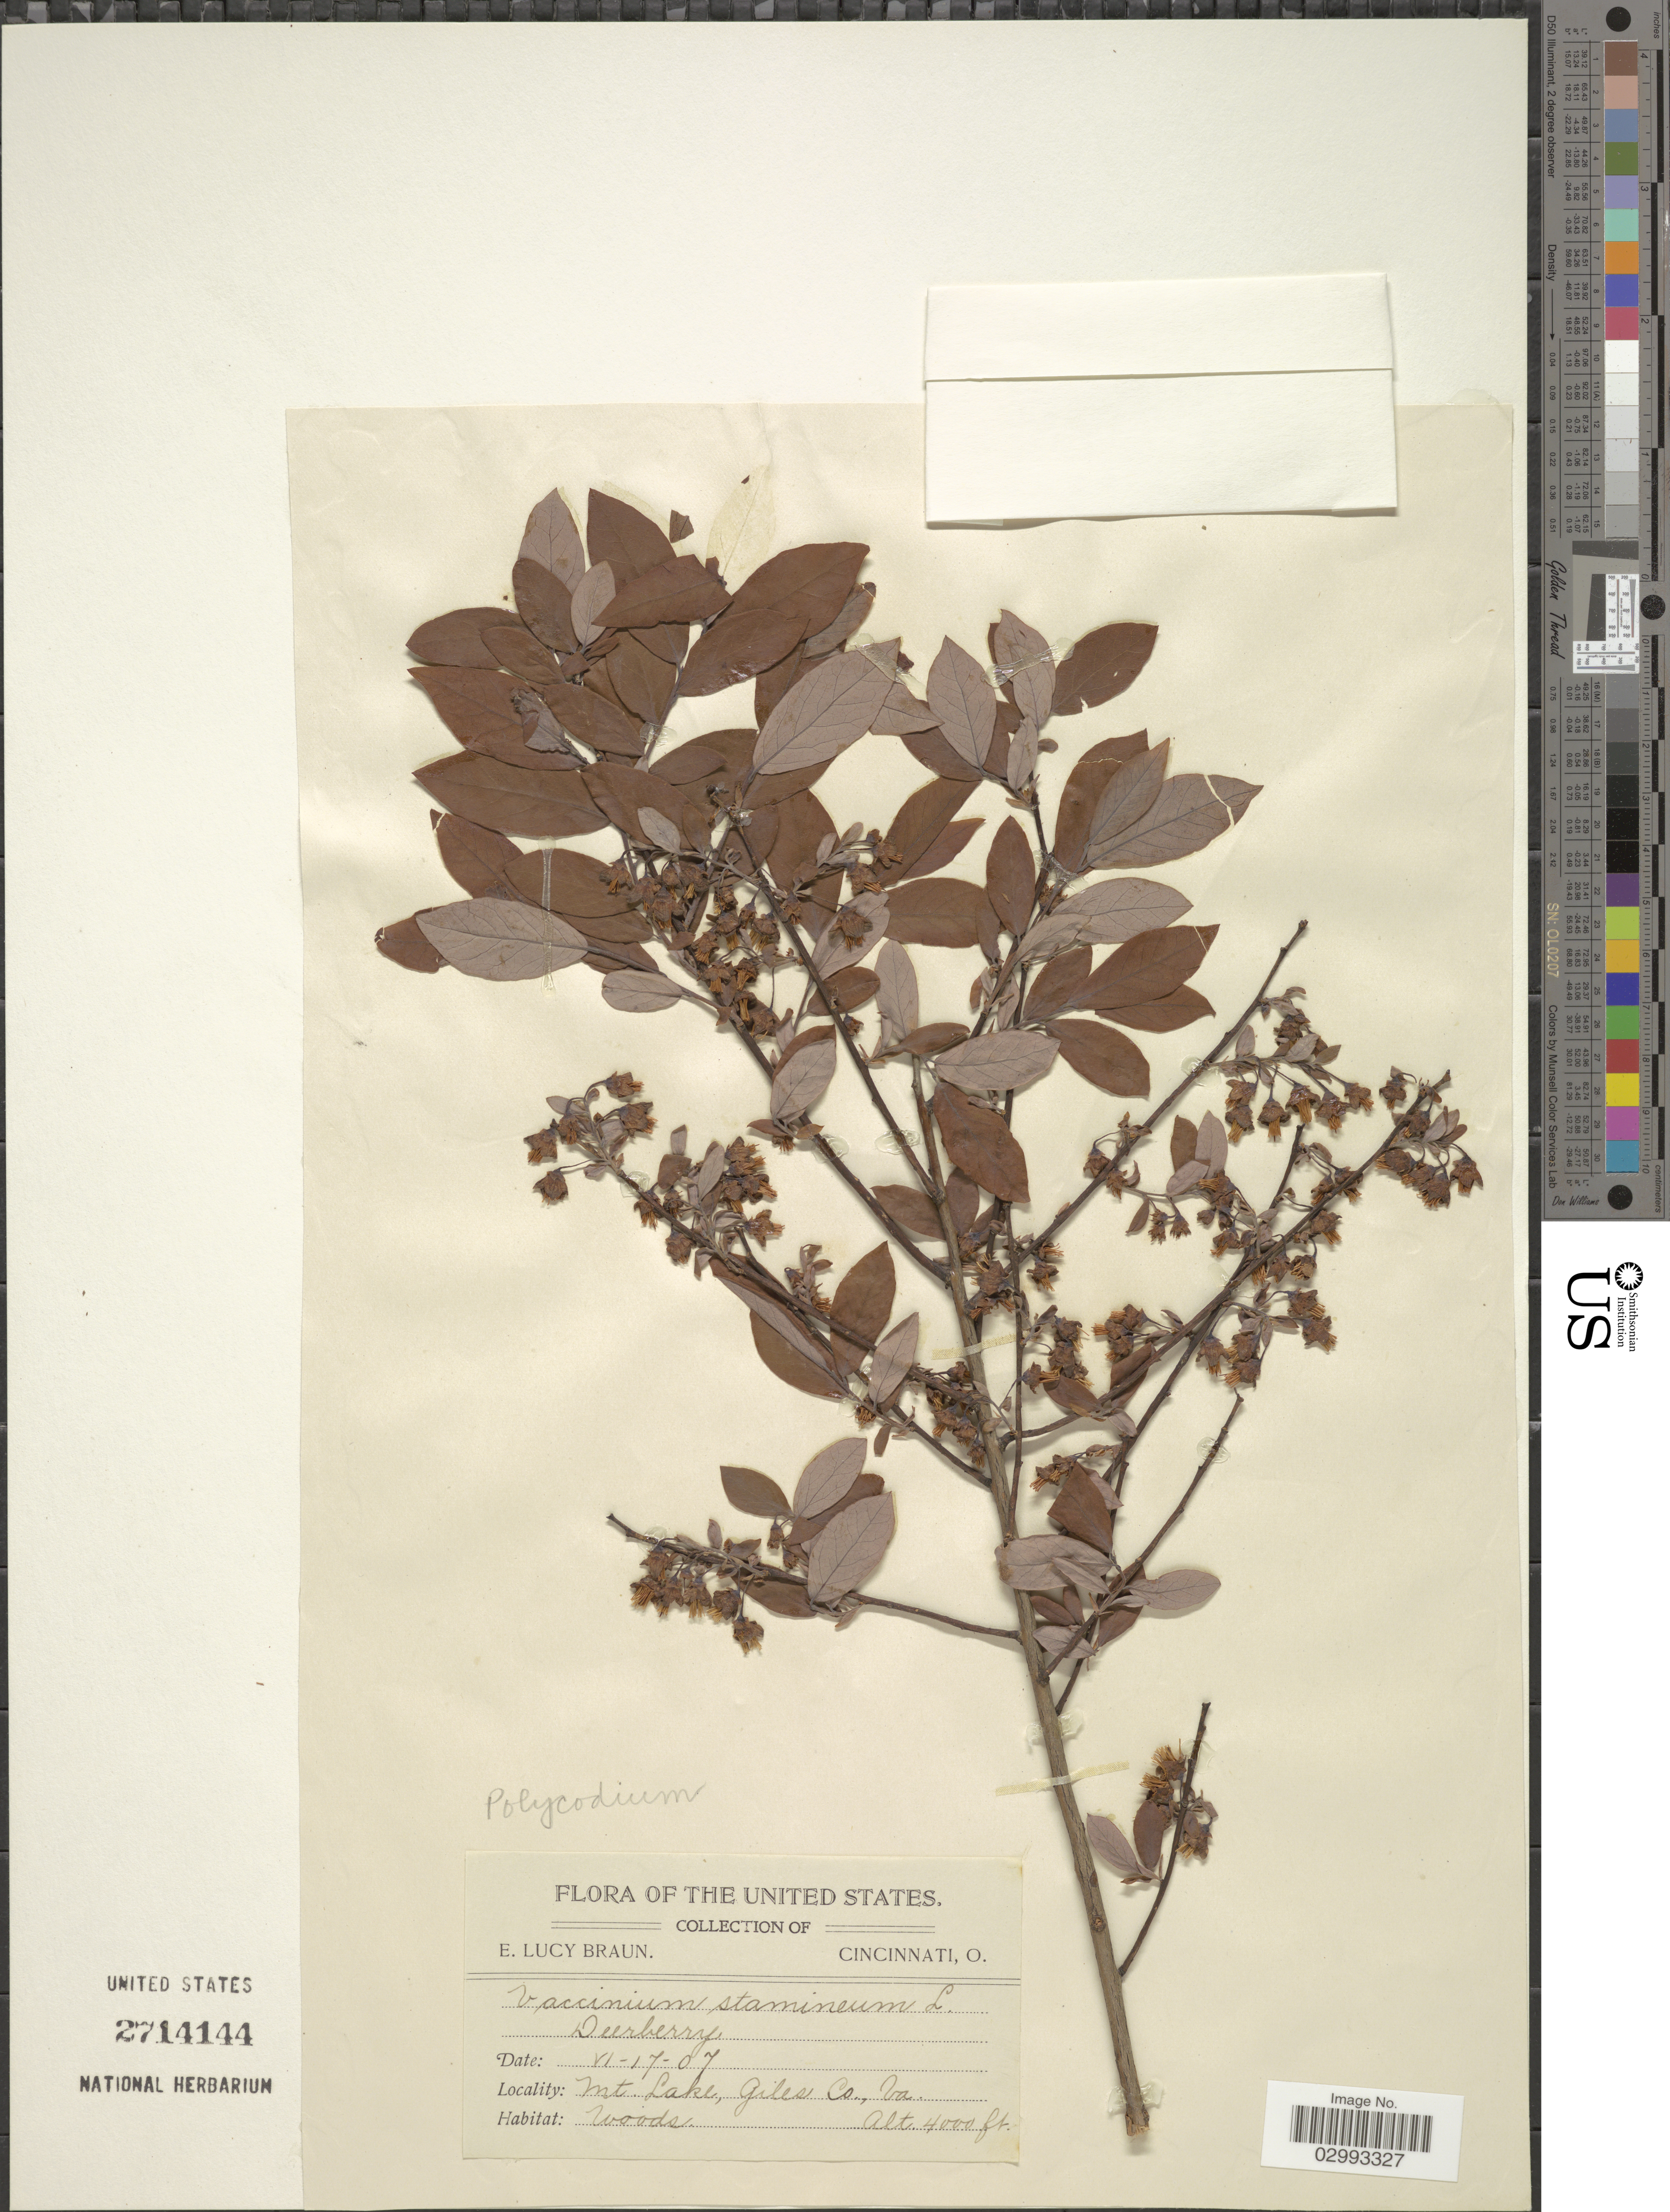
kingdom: Plantae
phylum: Tracheophyta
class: Magnoliopsida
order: Ericales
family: Ericaceae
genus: Polycodium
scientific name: Polycodium stamineum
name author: (L.) Greene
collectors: E. L. Braun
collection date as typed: Transcribed d/m/y: 17/6/7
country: United States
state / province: Virginia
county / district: Giles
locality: Mt. Lake, Giles Co.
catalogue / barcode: US 2714144